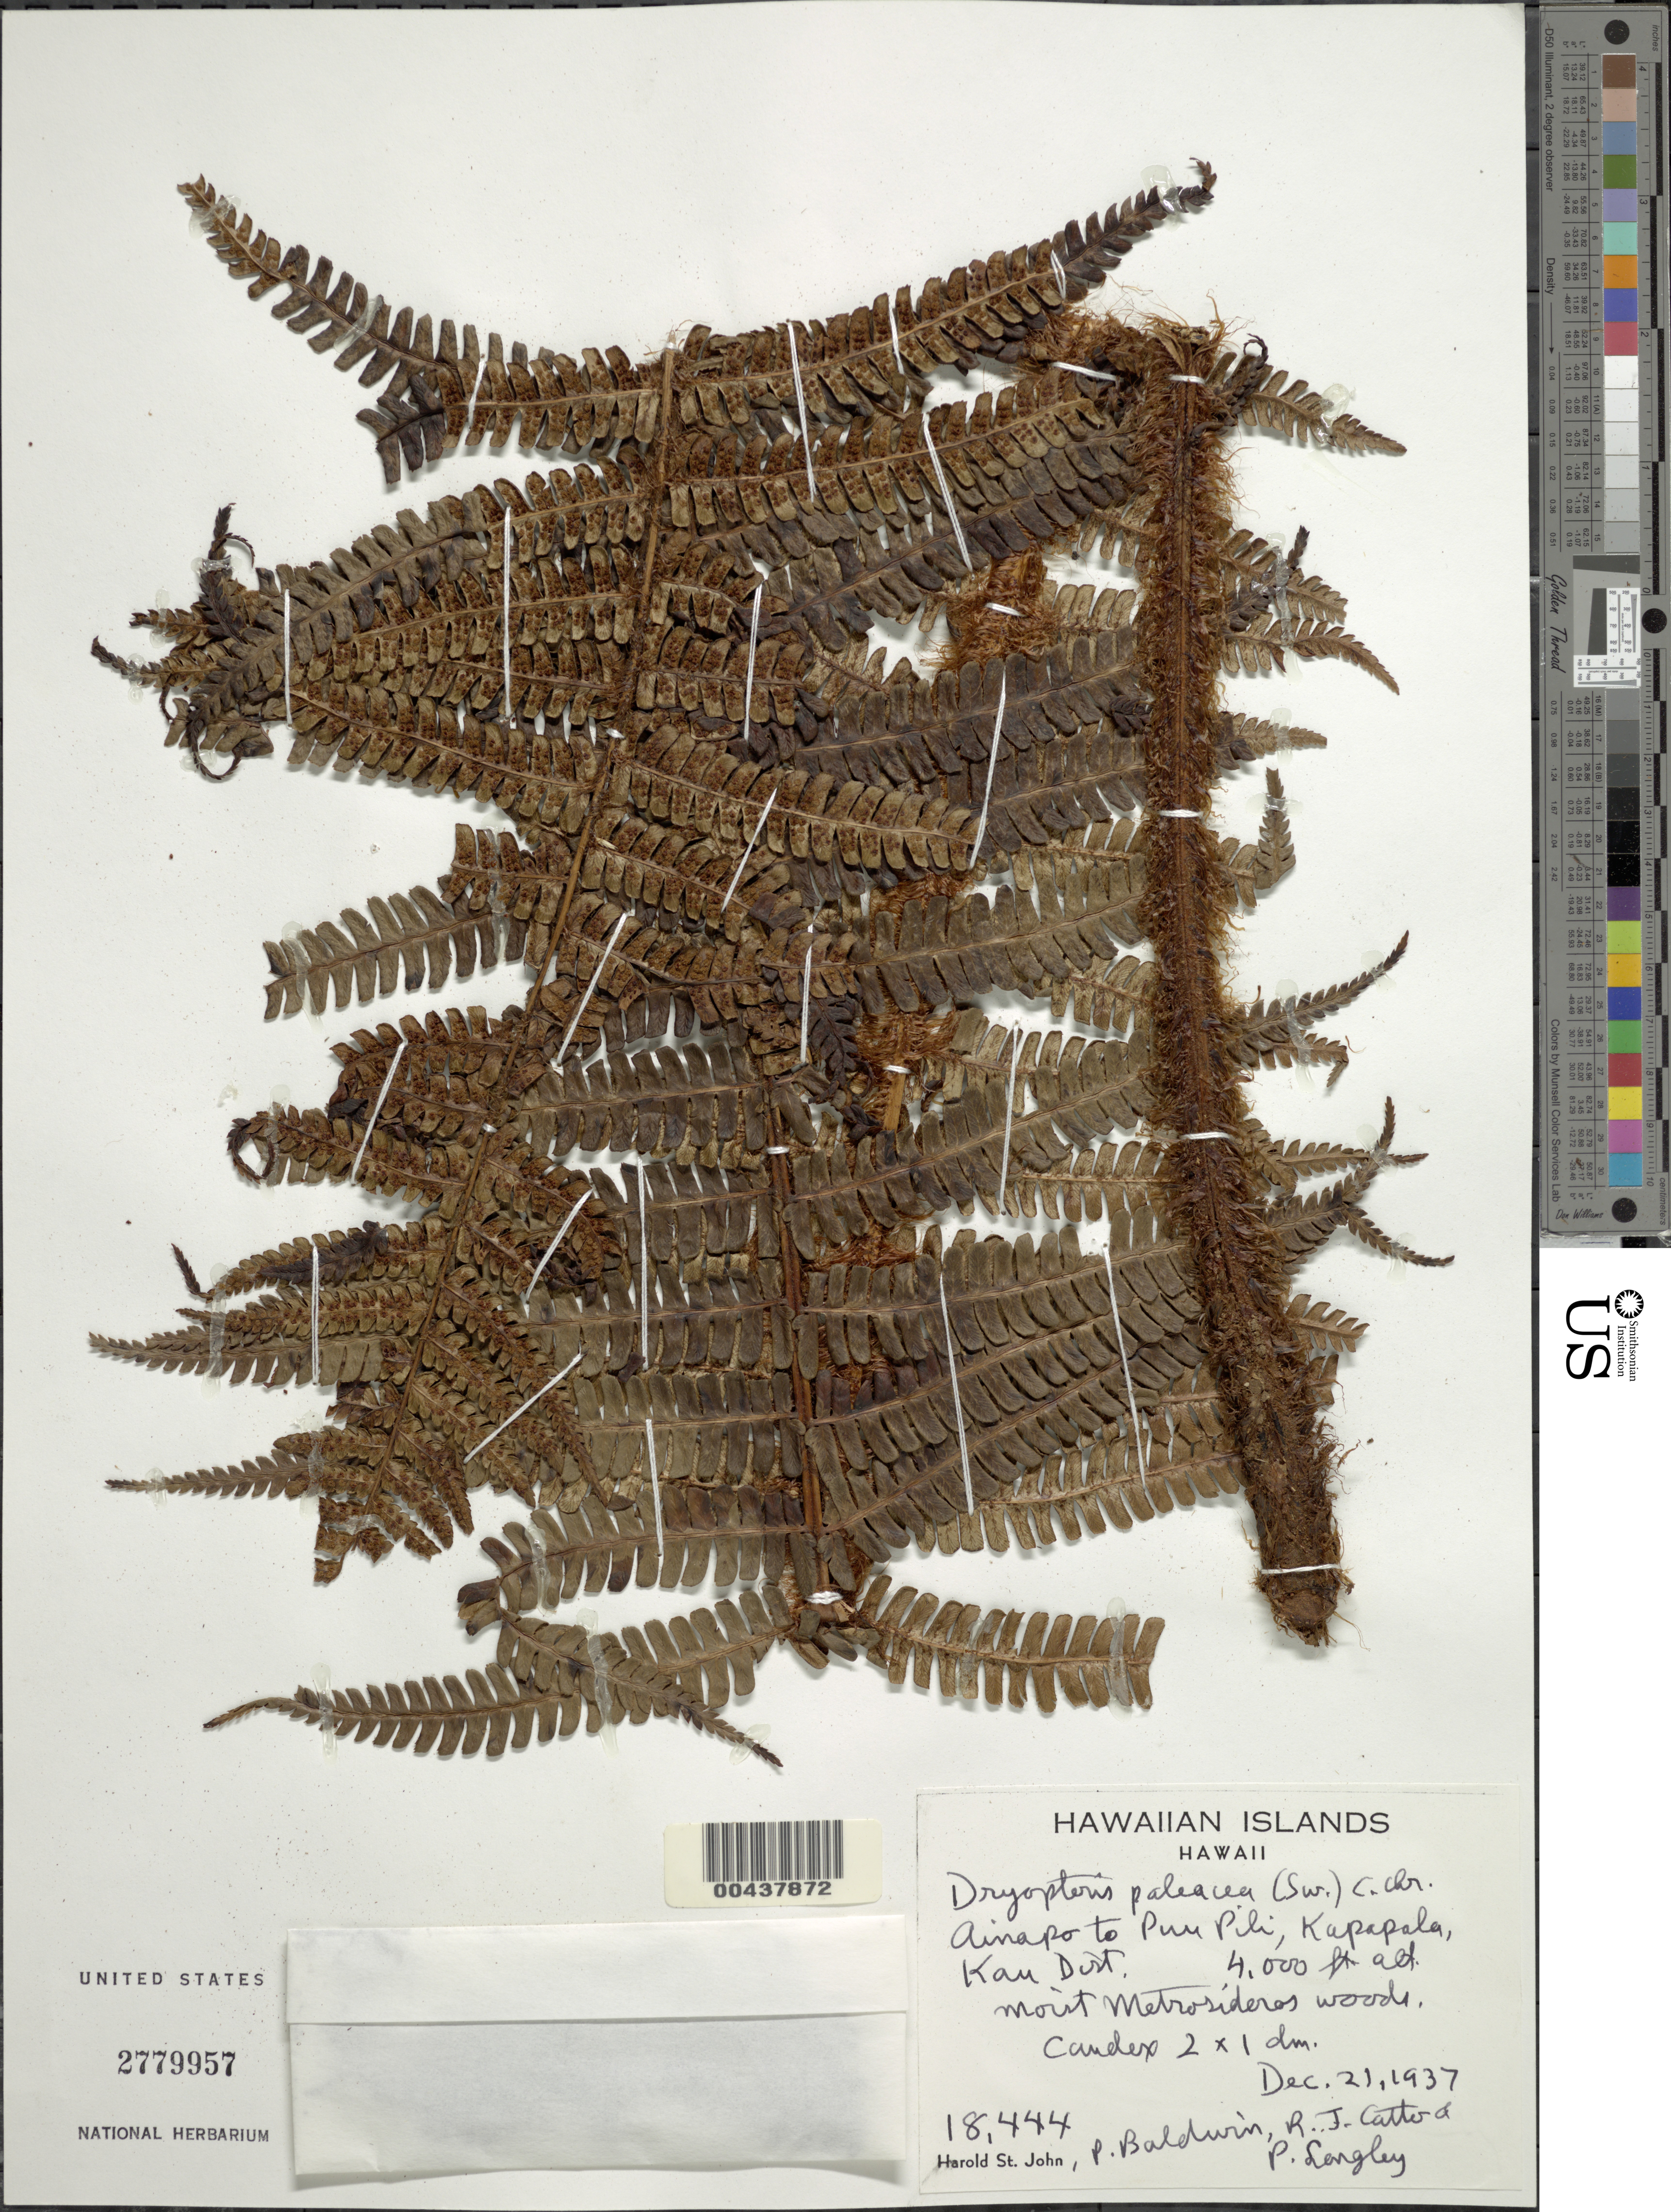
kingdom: Plantae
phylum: Tracheophyta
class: Polypodiopsida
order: Polypodiales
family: Dryopteridaceae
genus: Dryopteris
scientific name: Dryopteris wallichiana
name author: (Spreng.) Hyl.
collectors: H. St. John, P. Baldwin, R. Catto & P. Langley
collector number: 18444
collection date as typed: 21 Dec 1937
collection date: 1937-12-21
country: United States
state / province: Hawaii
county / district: Hawaii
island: Hawaii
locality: Ainapo to Puu Pili, Kapapala, Kau Dist.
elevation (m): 1219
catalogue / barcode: US 2779957